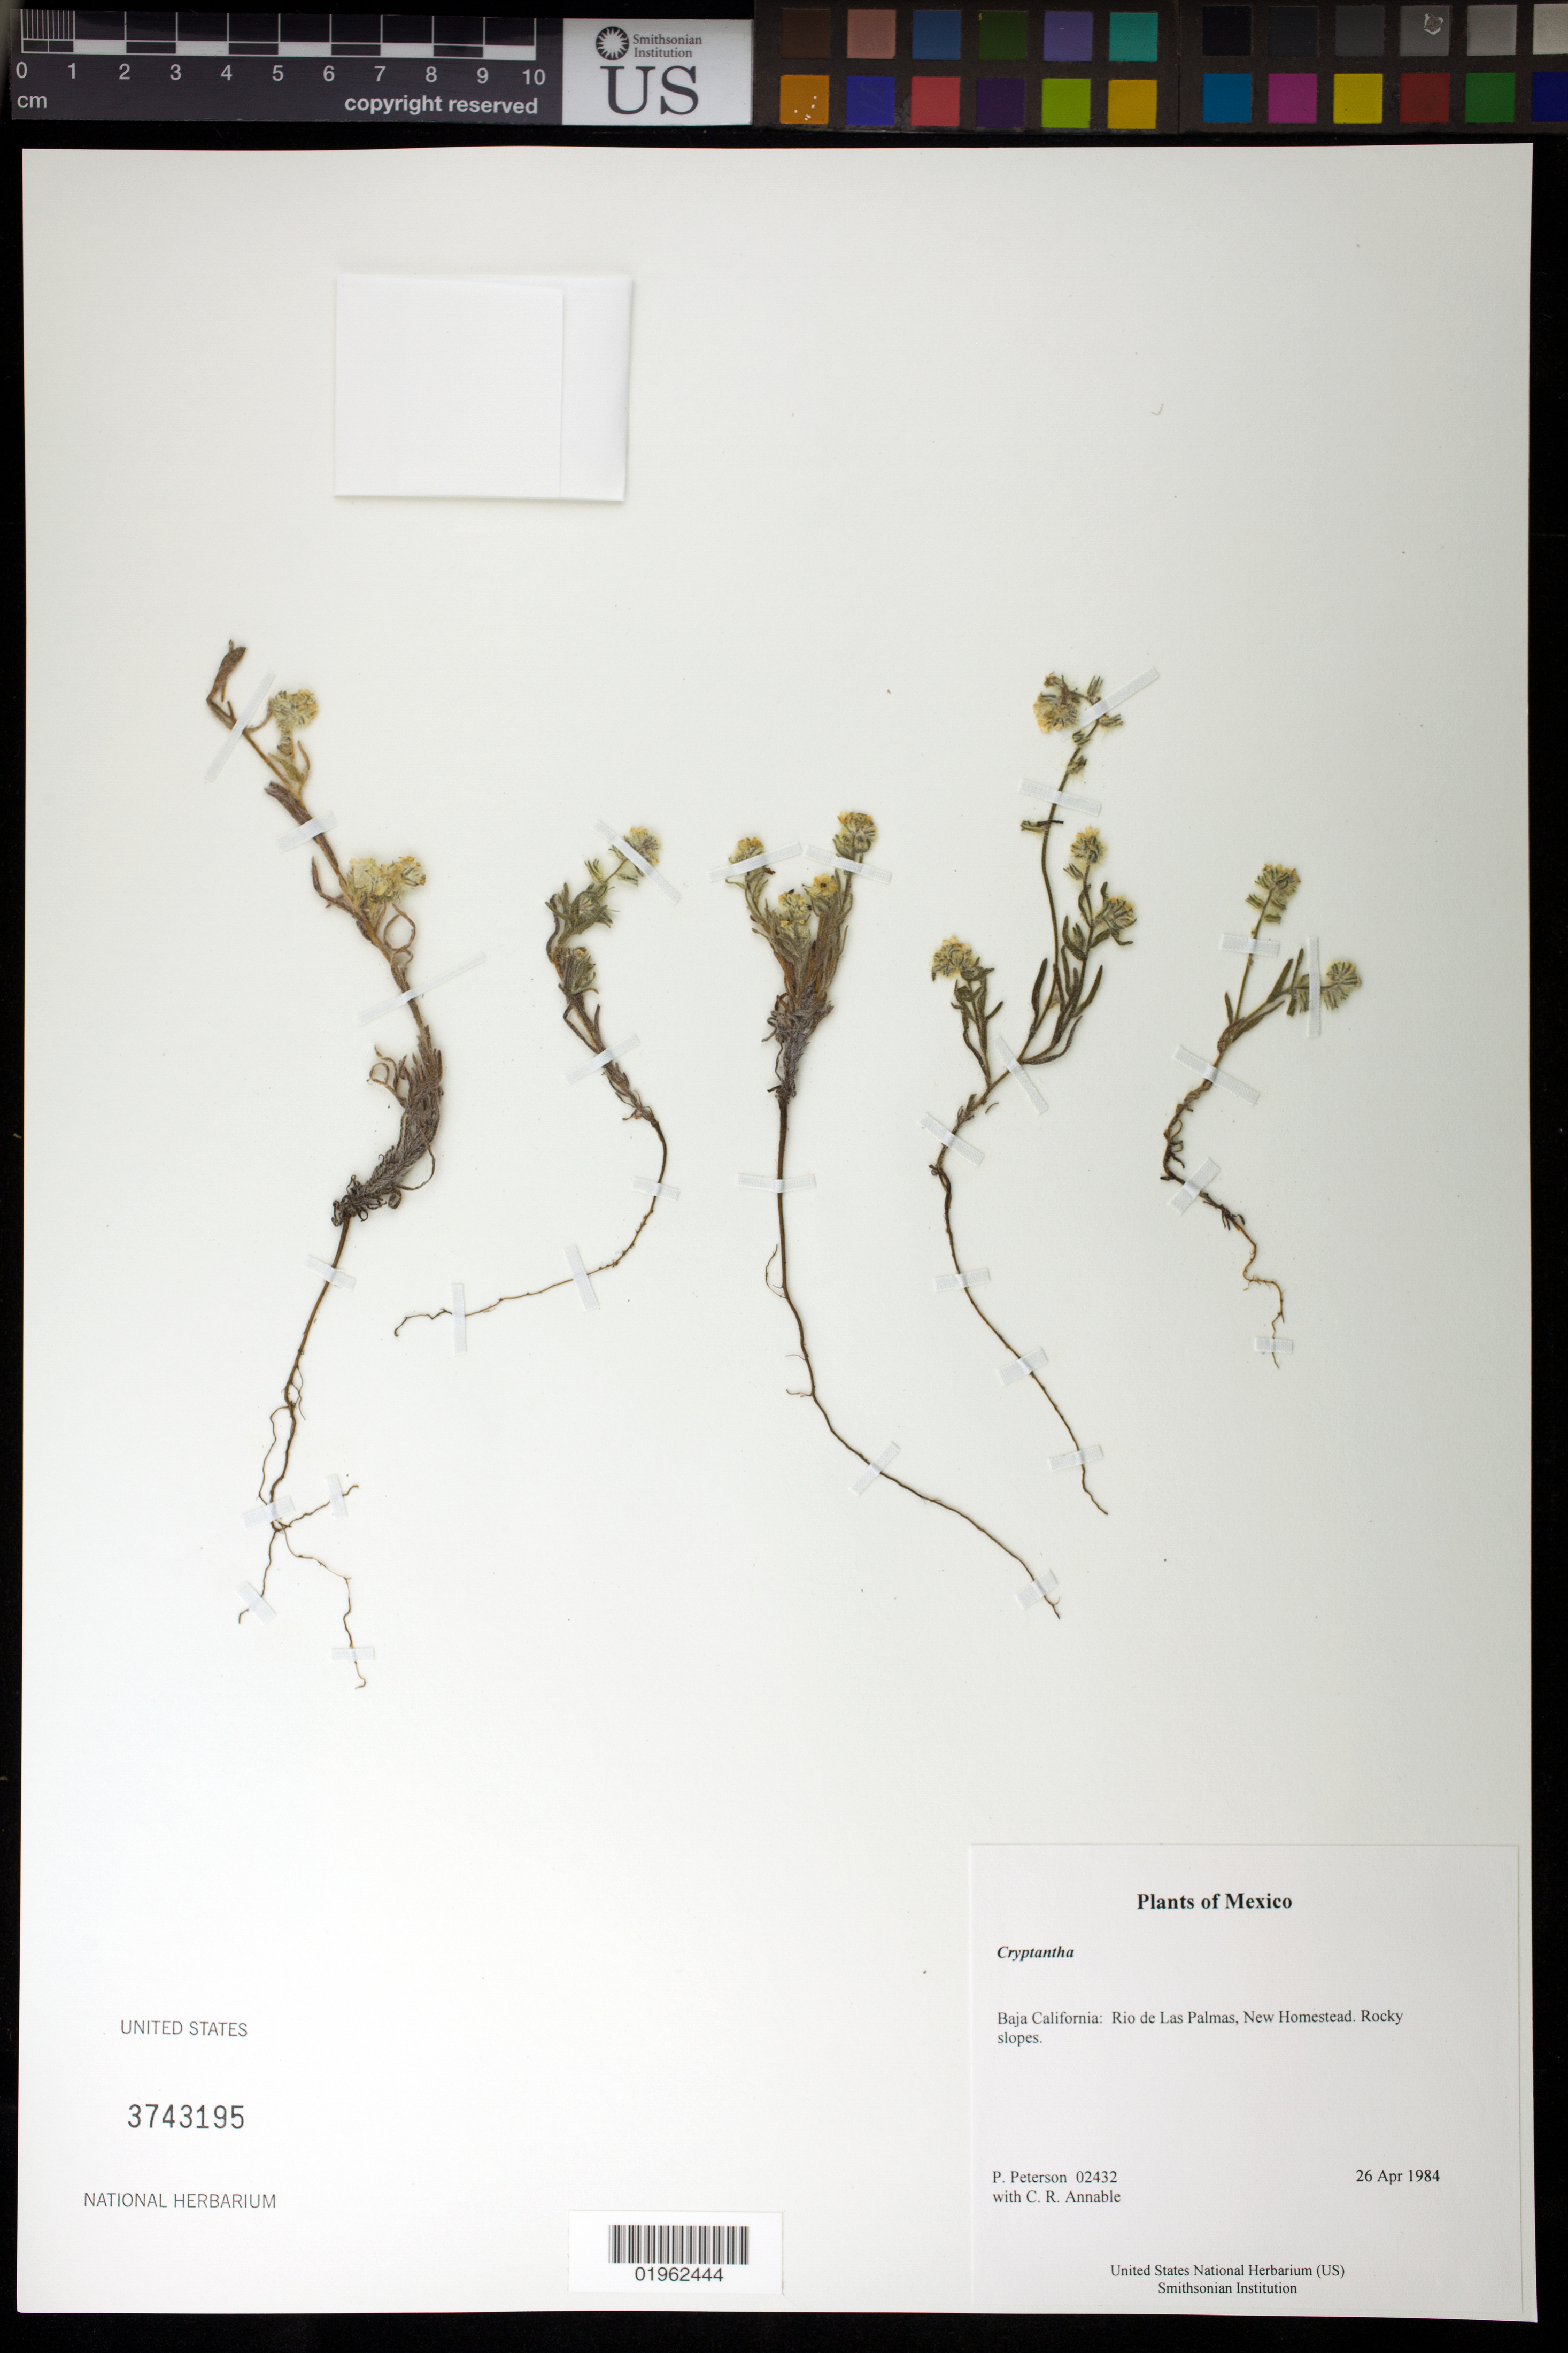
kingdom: Plantae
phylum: Tracheophyta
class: Magnoliopsida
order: Boraginales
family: Boraginaceae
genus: Cryptantha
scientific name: Cryptantha sp.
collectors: P. M. Peterson & C. R. Annable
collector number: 02432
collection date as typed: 26 Apr 1984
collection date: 1984-04-26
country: Mexico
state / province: Baja California Norte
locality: Rio de Las Palmas, New Homestead.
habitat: Rocky slopes.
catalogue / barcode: US 3743195